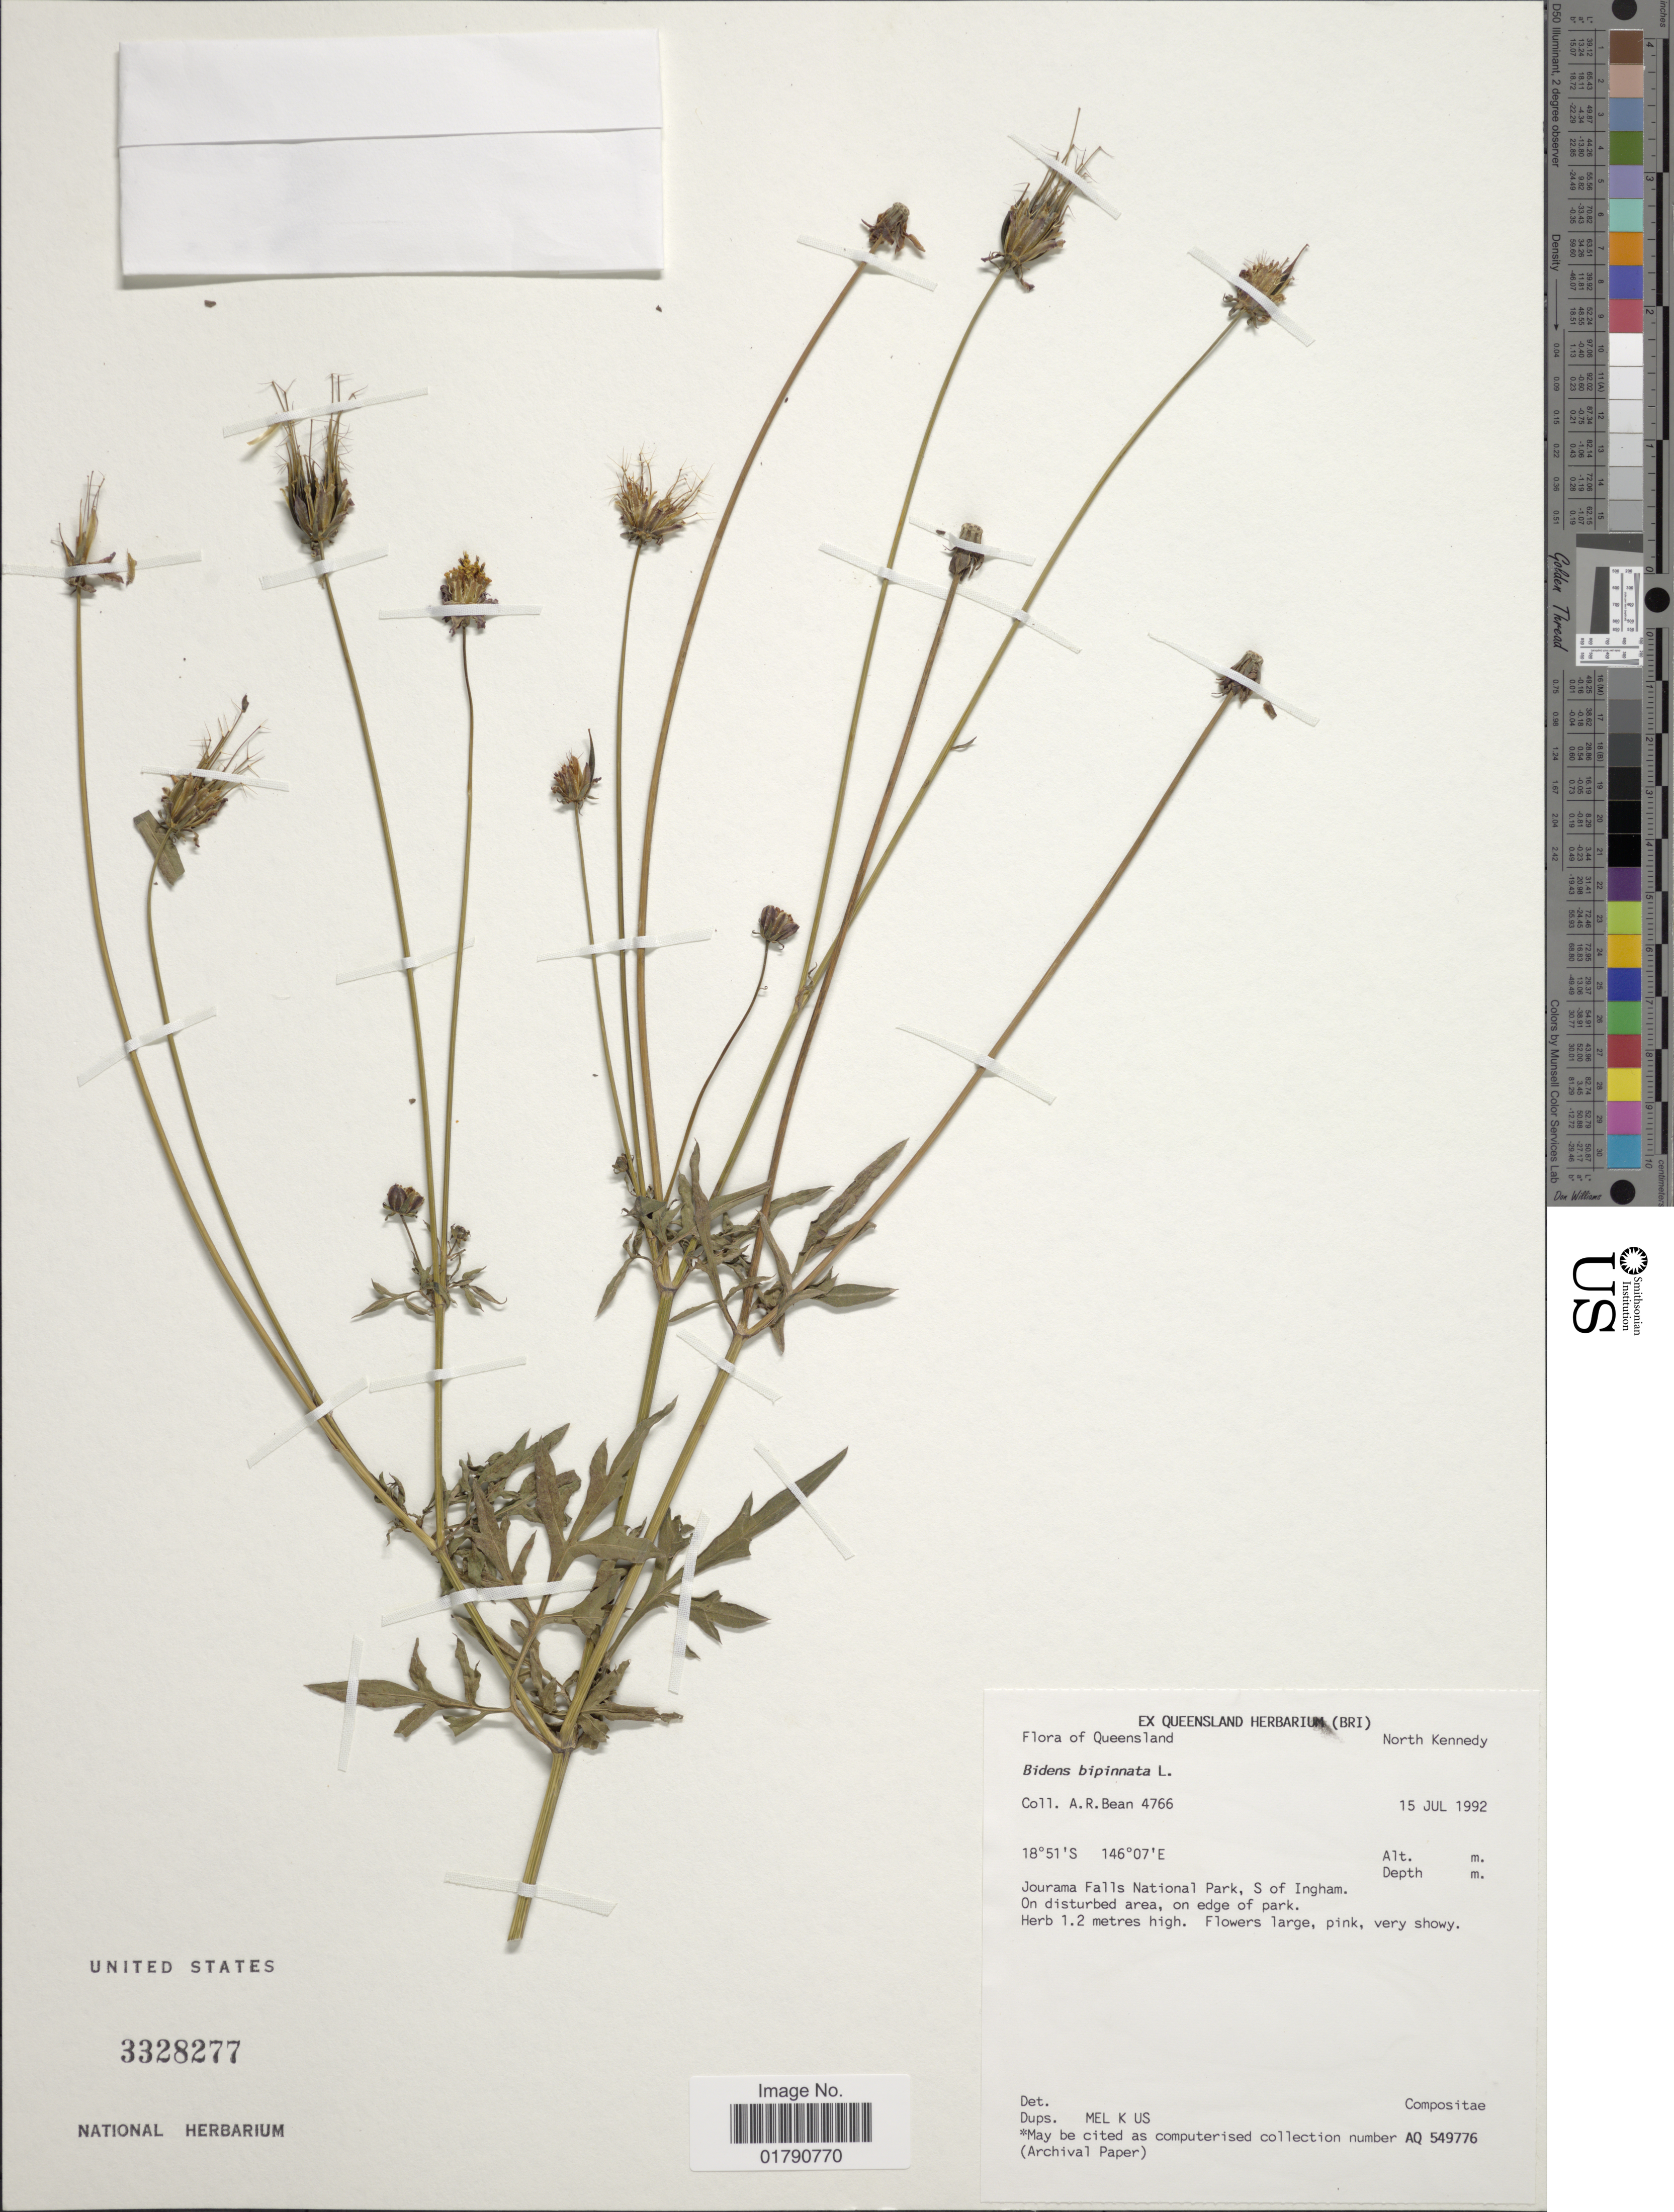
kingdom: Plantae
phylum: Tracheophyta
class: Magnoliopsida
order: Asterales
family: Asteraceae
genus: Cosmos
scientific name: Cosmos caudatus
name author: Kunth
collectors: A. R. Bean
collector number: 4766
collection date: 1992-07-15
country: Australia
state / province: Queensland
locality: North Kennedy, Jourama Falls National Park, S of Ingham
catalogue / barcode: US 3328277